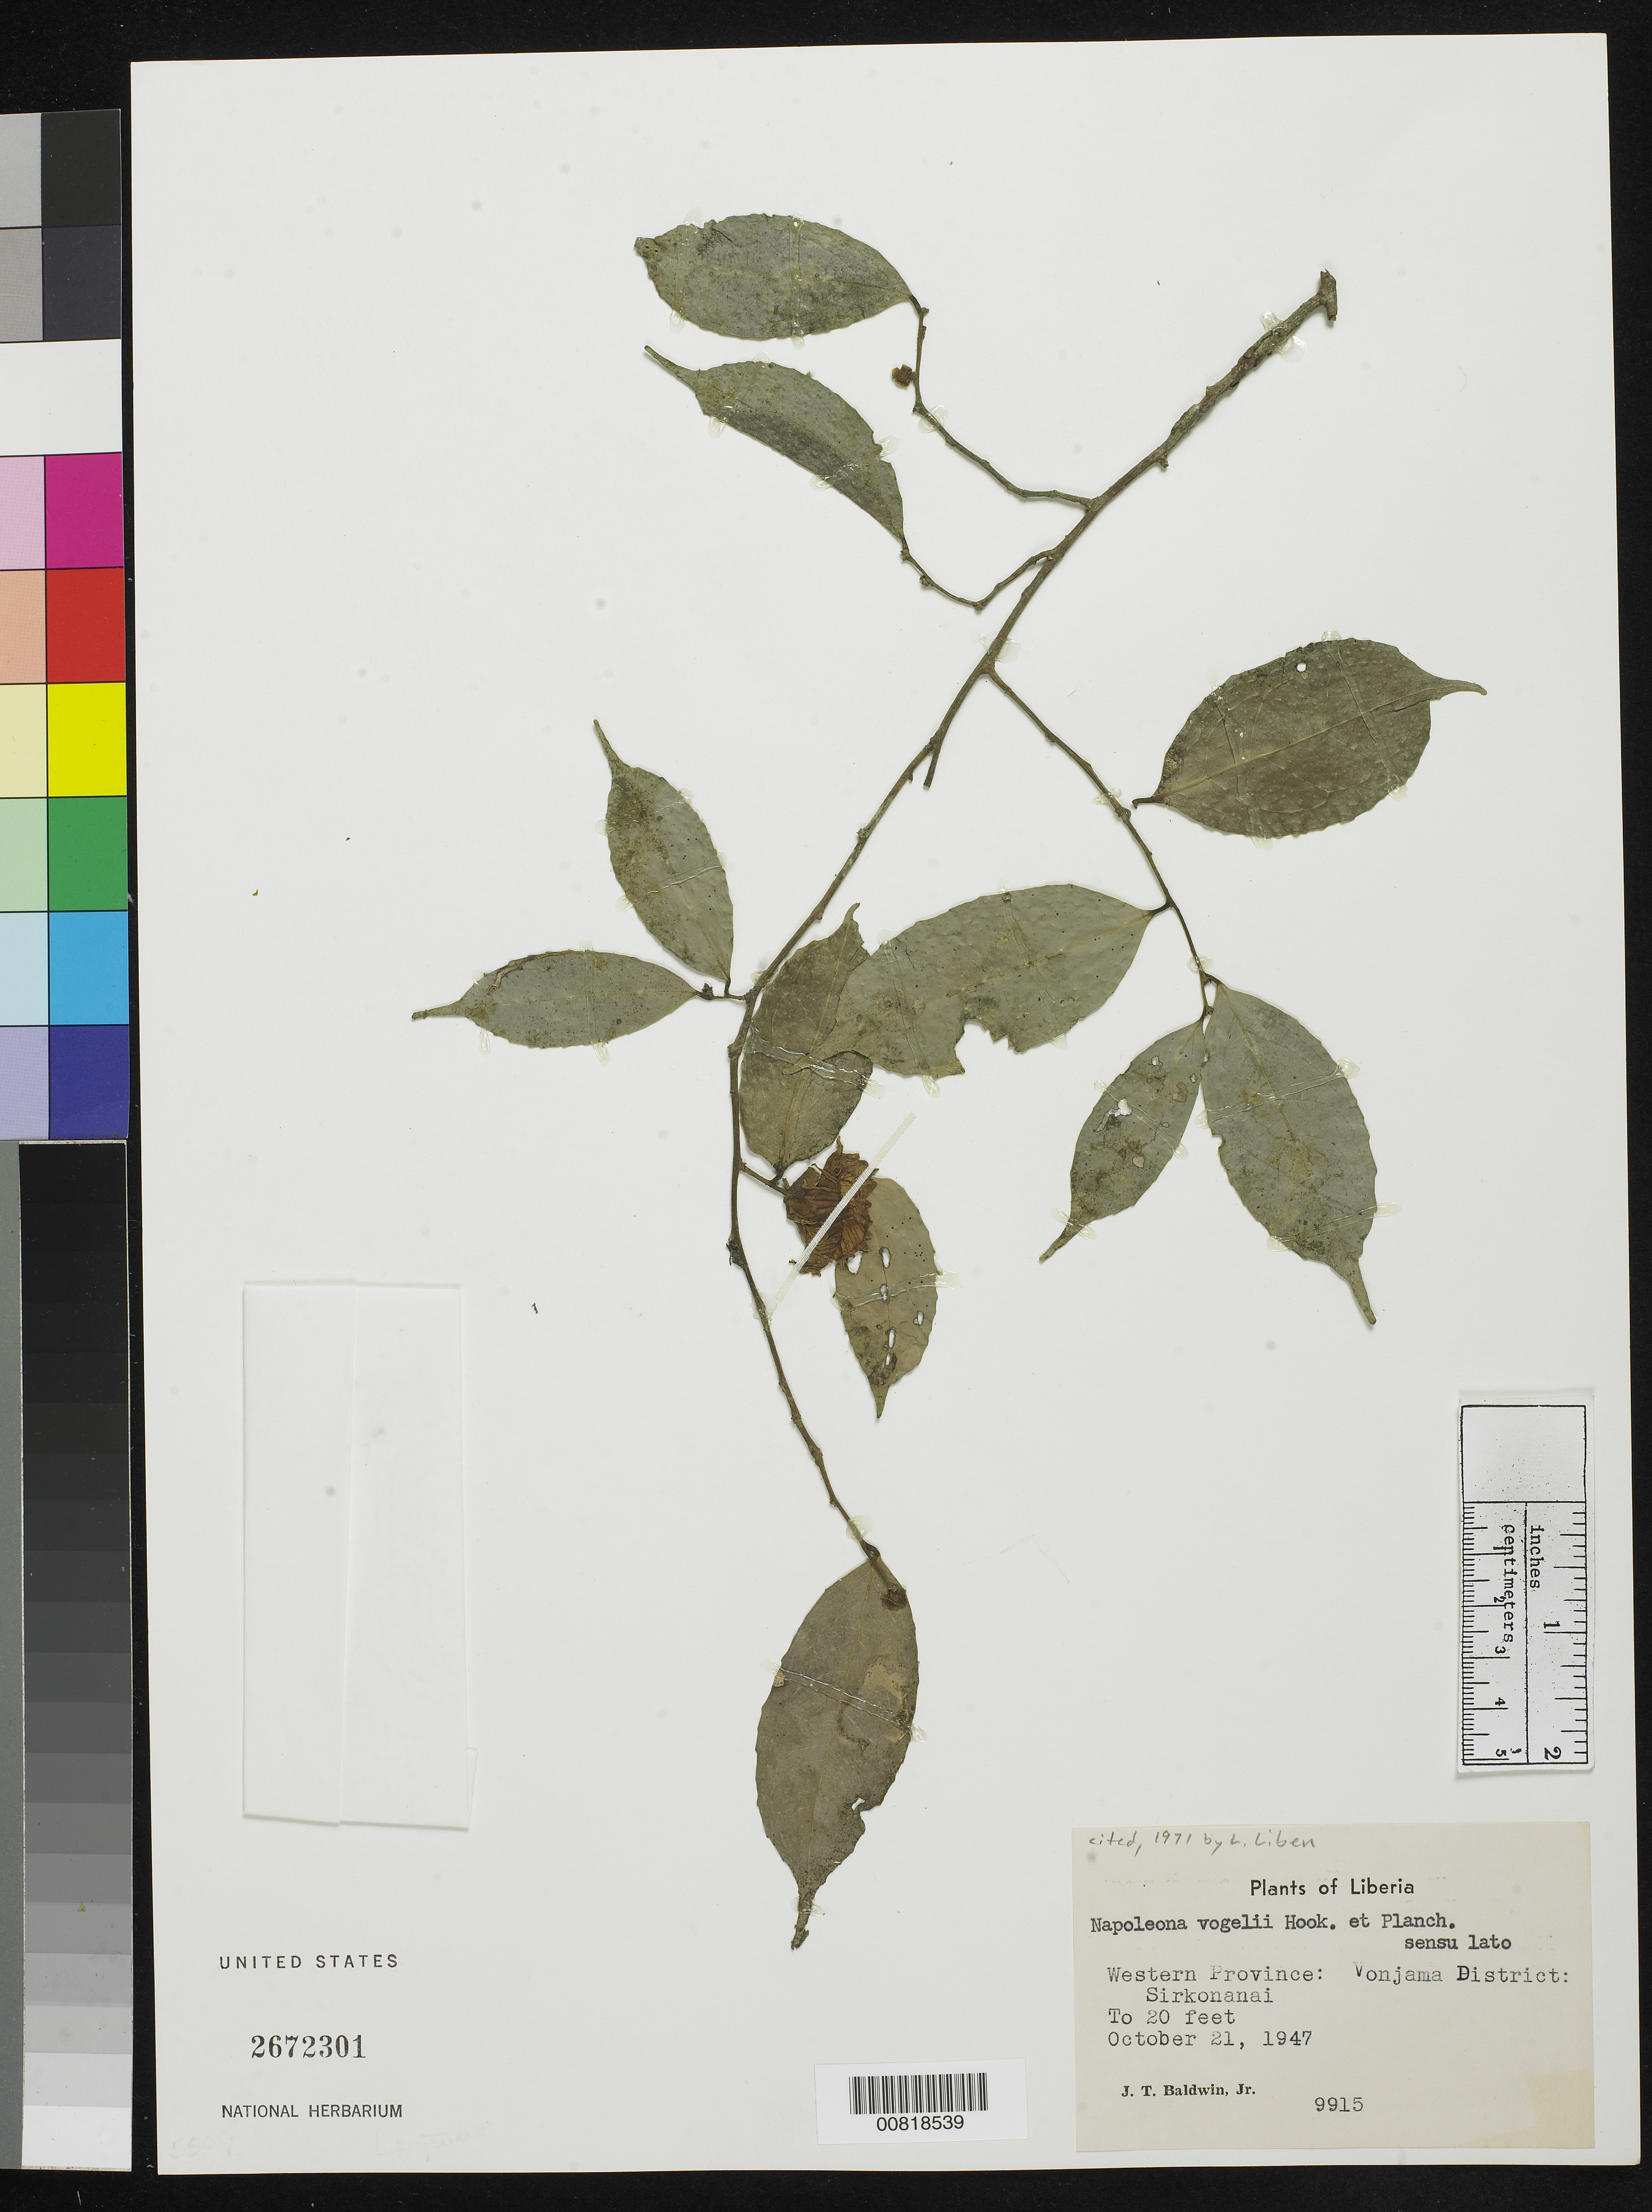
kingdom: Plantae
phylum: Tracheophyta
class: Magnoliopsida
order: Ericales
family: Lecythidaceae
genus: Napoleonaea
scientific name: Napoleonaea vogelii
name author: Hook. & Planch.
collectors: J. T. Baldwin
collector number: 9915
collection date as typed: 21 Oct 1947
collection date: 1947-10-21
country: Liberia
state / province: Lofa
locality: Western Province: Vonjama District, Sirkonanai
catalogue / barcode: US 2672301